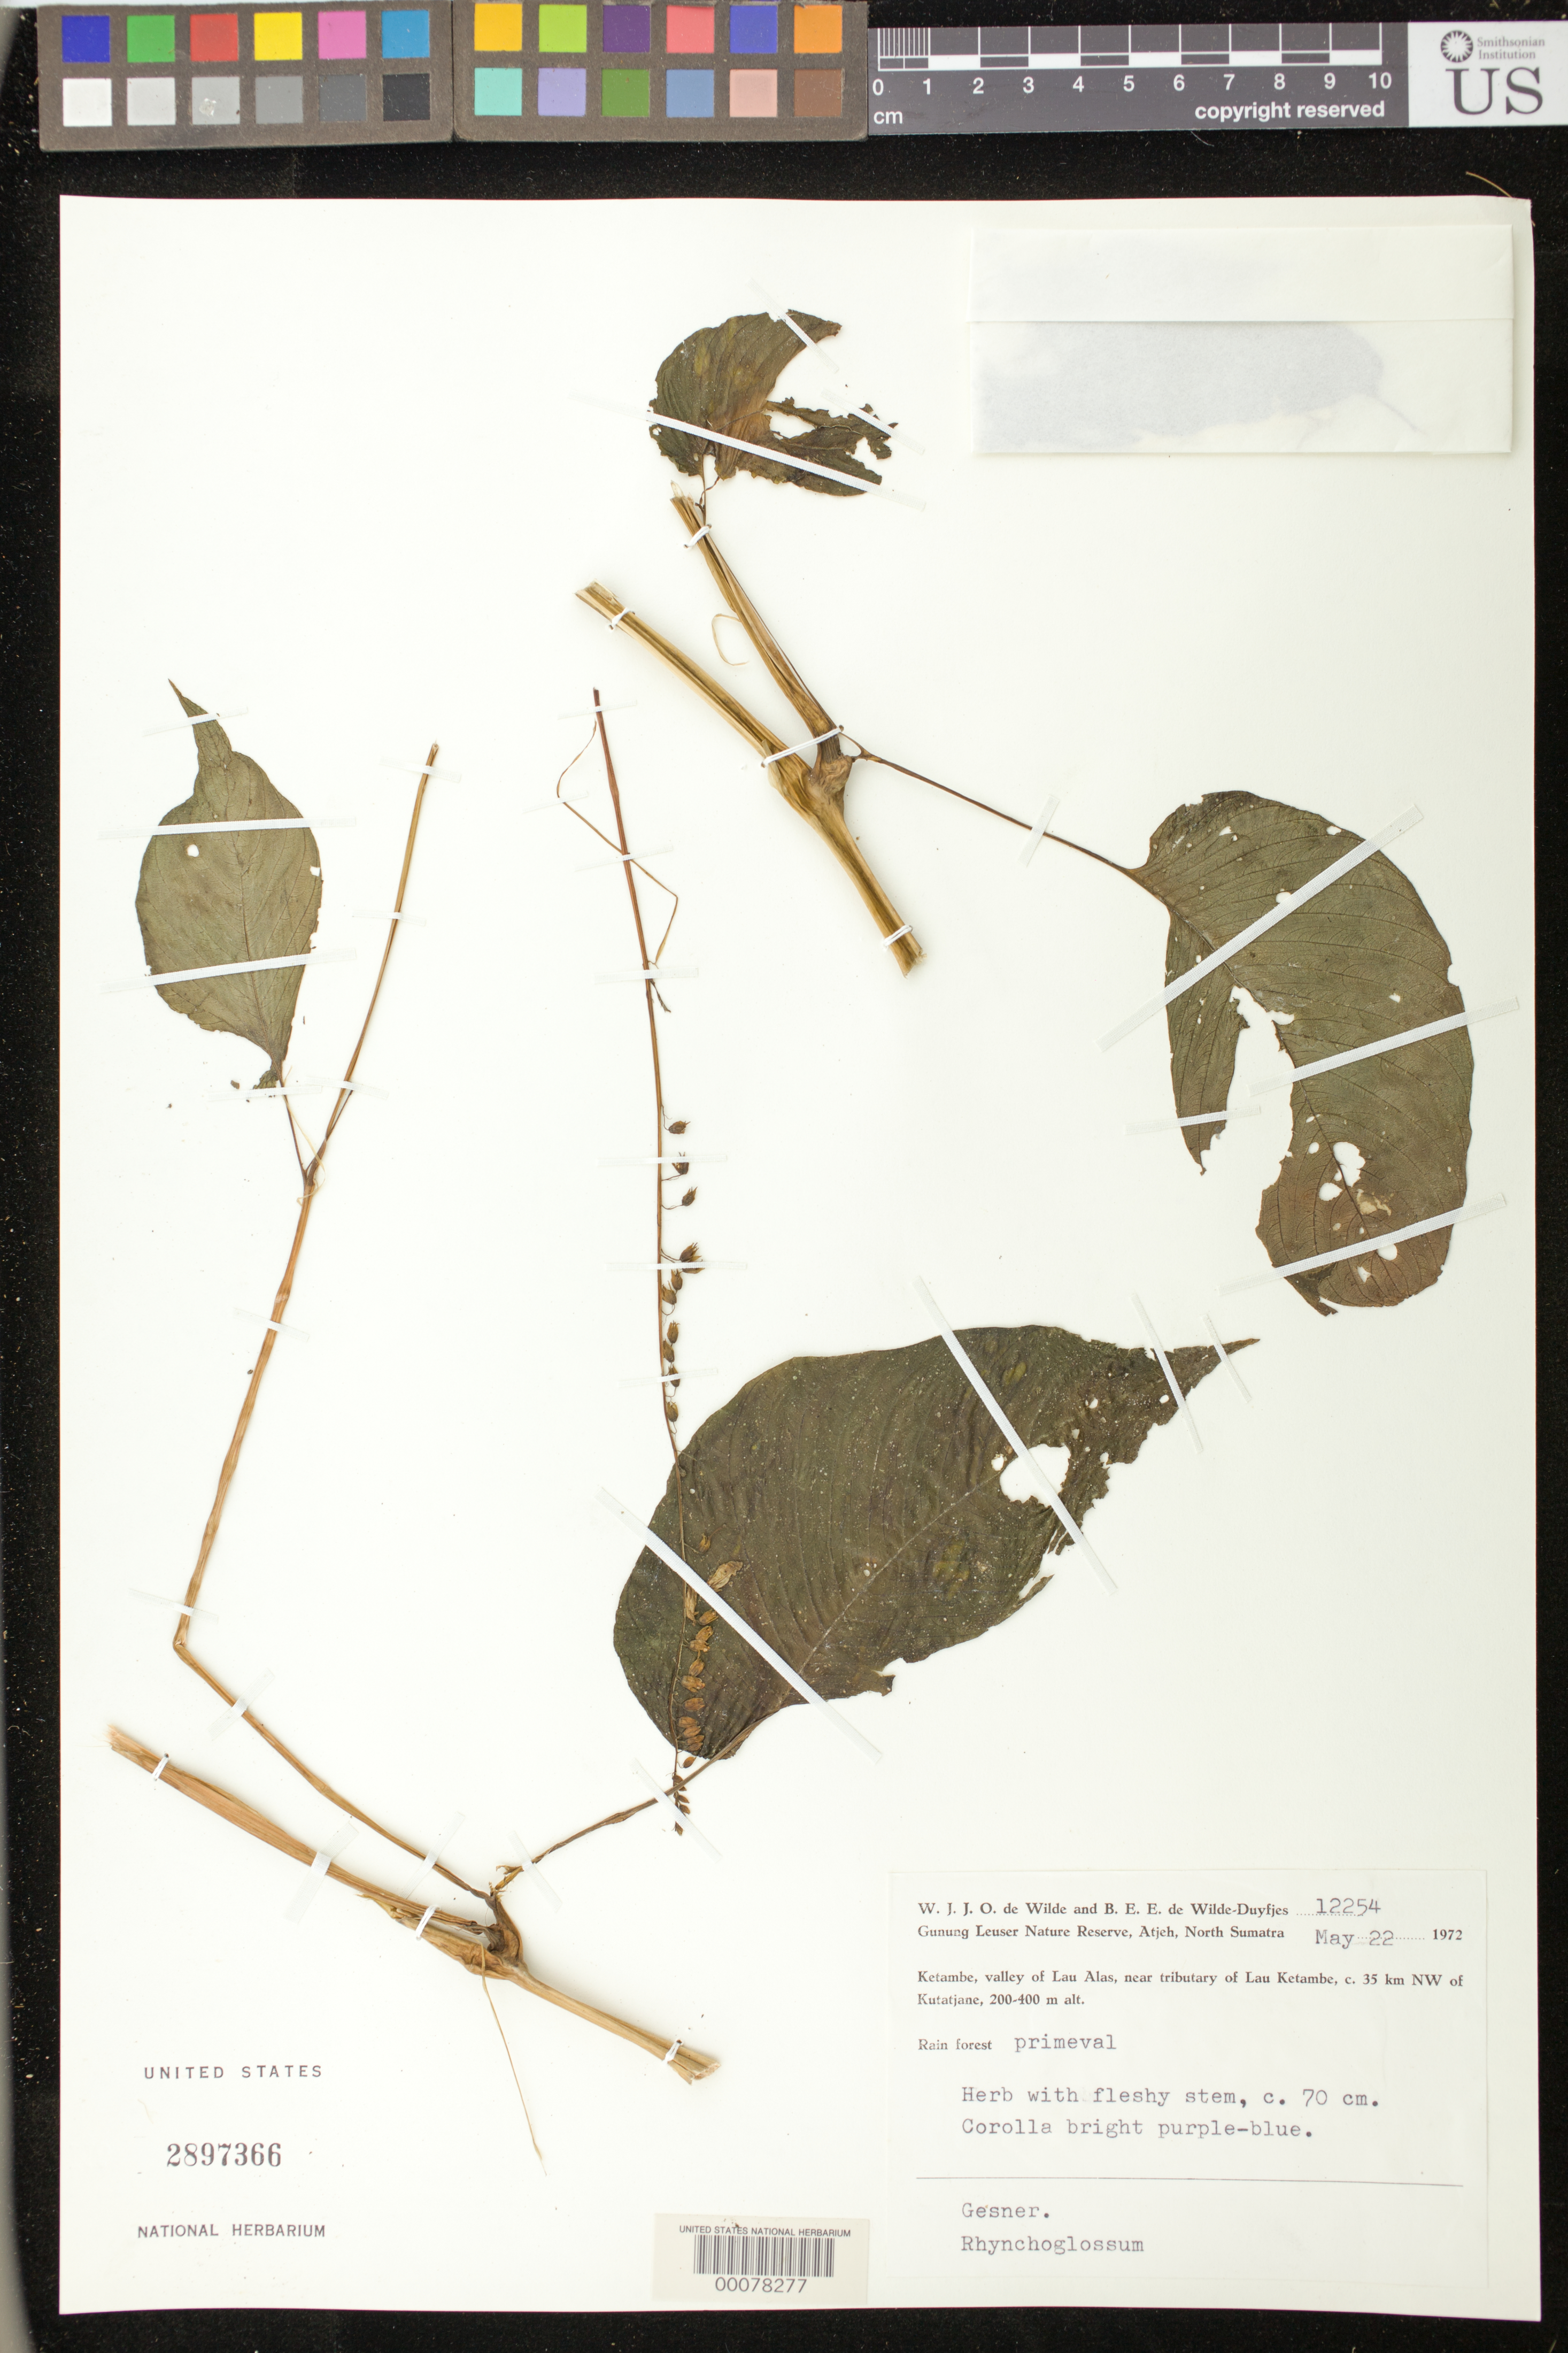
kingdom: Plantae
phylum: Tracheophyta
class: Magnoliopsida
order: Lamiales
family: Gesneriaceae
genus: Rhynchoglossum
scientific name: Rhynchoglossum sp.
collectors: W. J. de Wilde & B. E. de Wilde-Duyfjes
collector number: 12254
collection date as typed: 22 May 1972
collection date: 1972-05-22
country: Indonesia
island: Sumatra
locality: North sumatra prov., Ketambe, valley of lau alas, near tributary of lau ketambe, about 35 km nw of kutatjane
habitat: Primeval rain forest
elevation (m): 200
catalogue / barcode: US 2897366